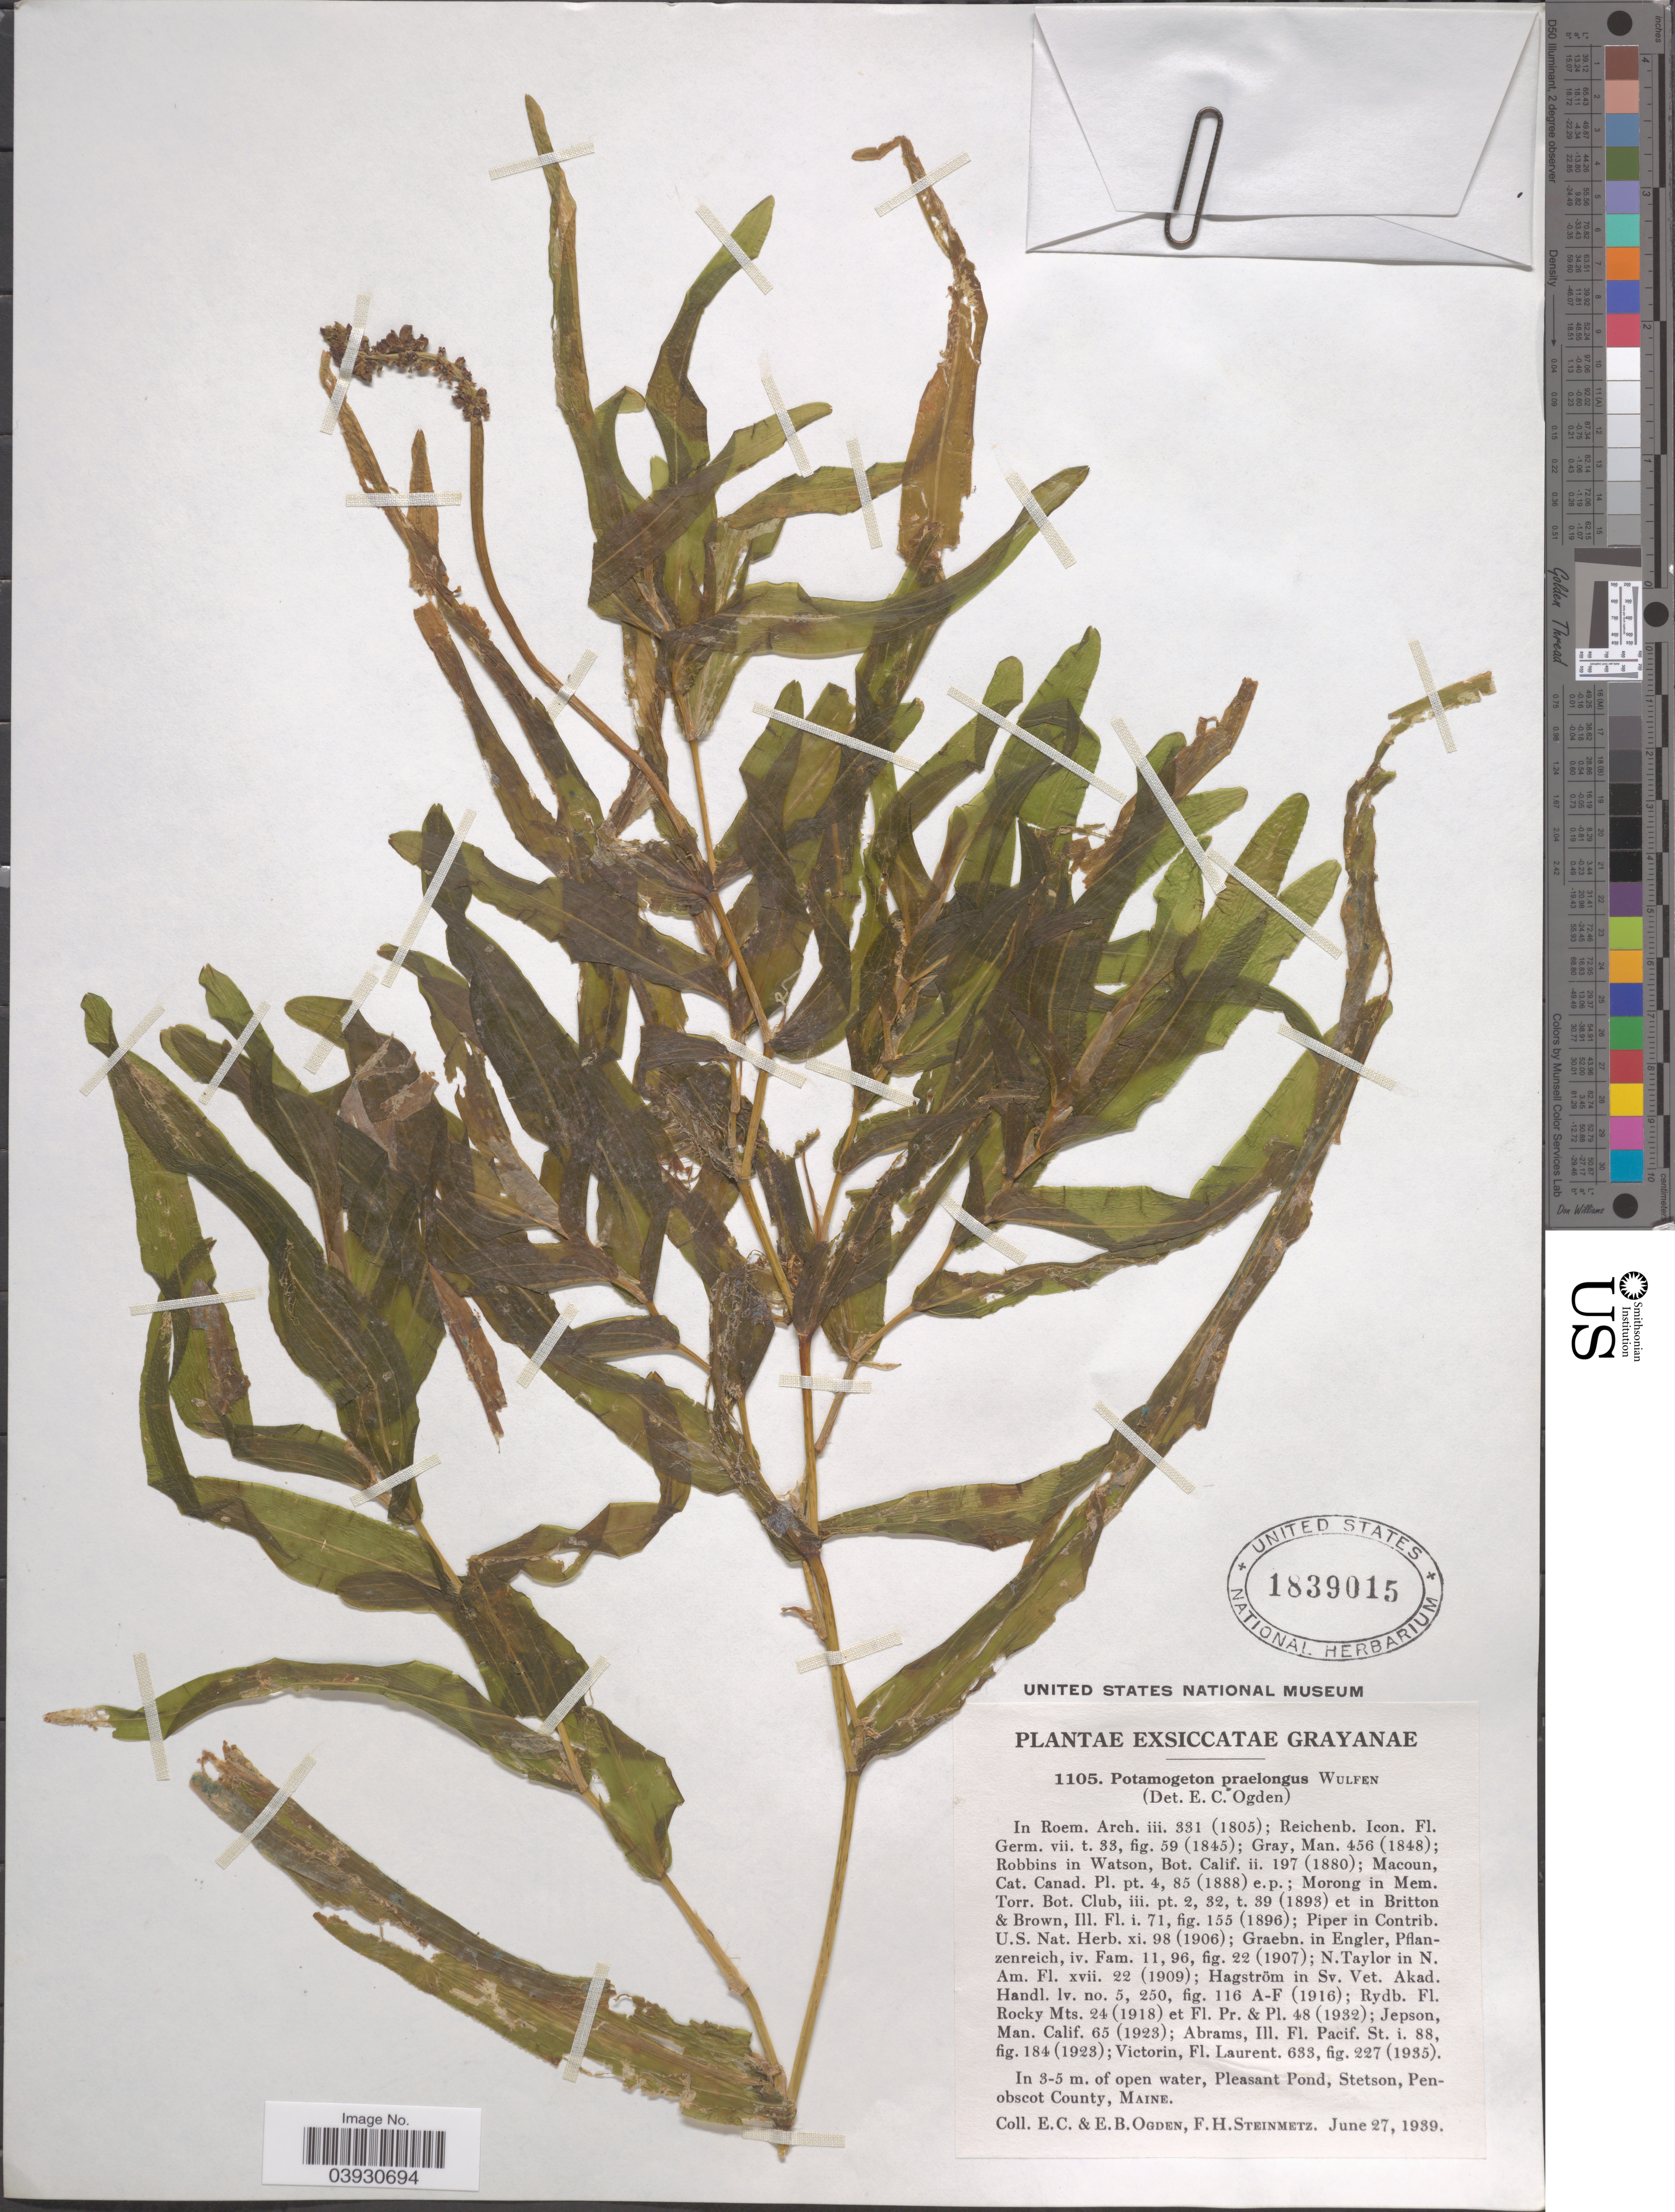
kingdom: Plantae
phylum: Tracheophyta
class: Liliopsida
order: Alismatales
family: Potamogetonaceae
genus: Potamogeton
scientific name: Potamogeton praelongus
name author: Wulfen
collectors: E. Ogden, E. Ogden & F. H. Steinmetz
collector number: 1105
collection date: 1939-06-27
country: United States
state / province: Maine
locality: Pleasant Pond, Stetson, Penobscot County.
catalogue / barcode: US 1839015